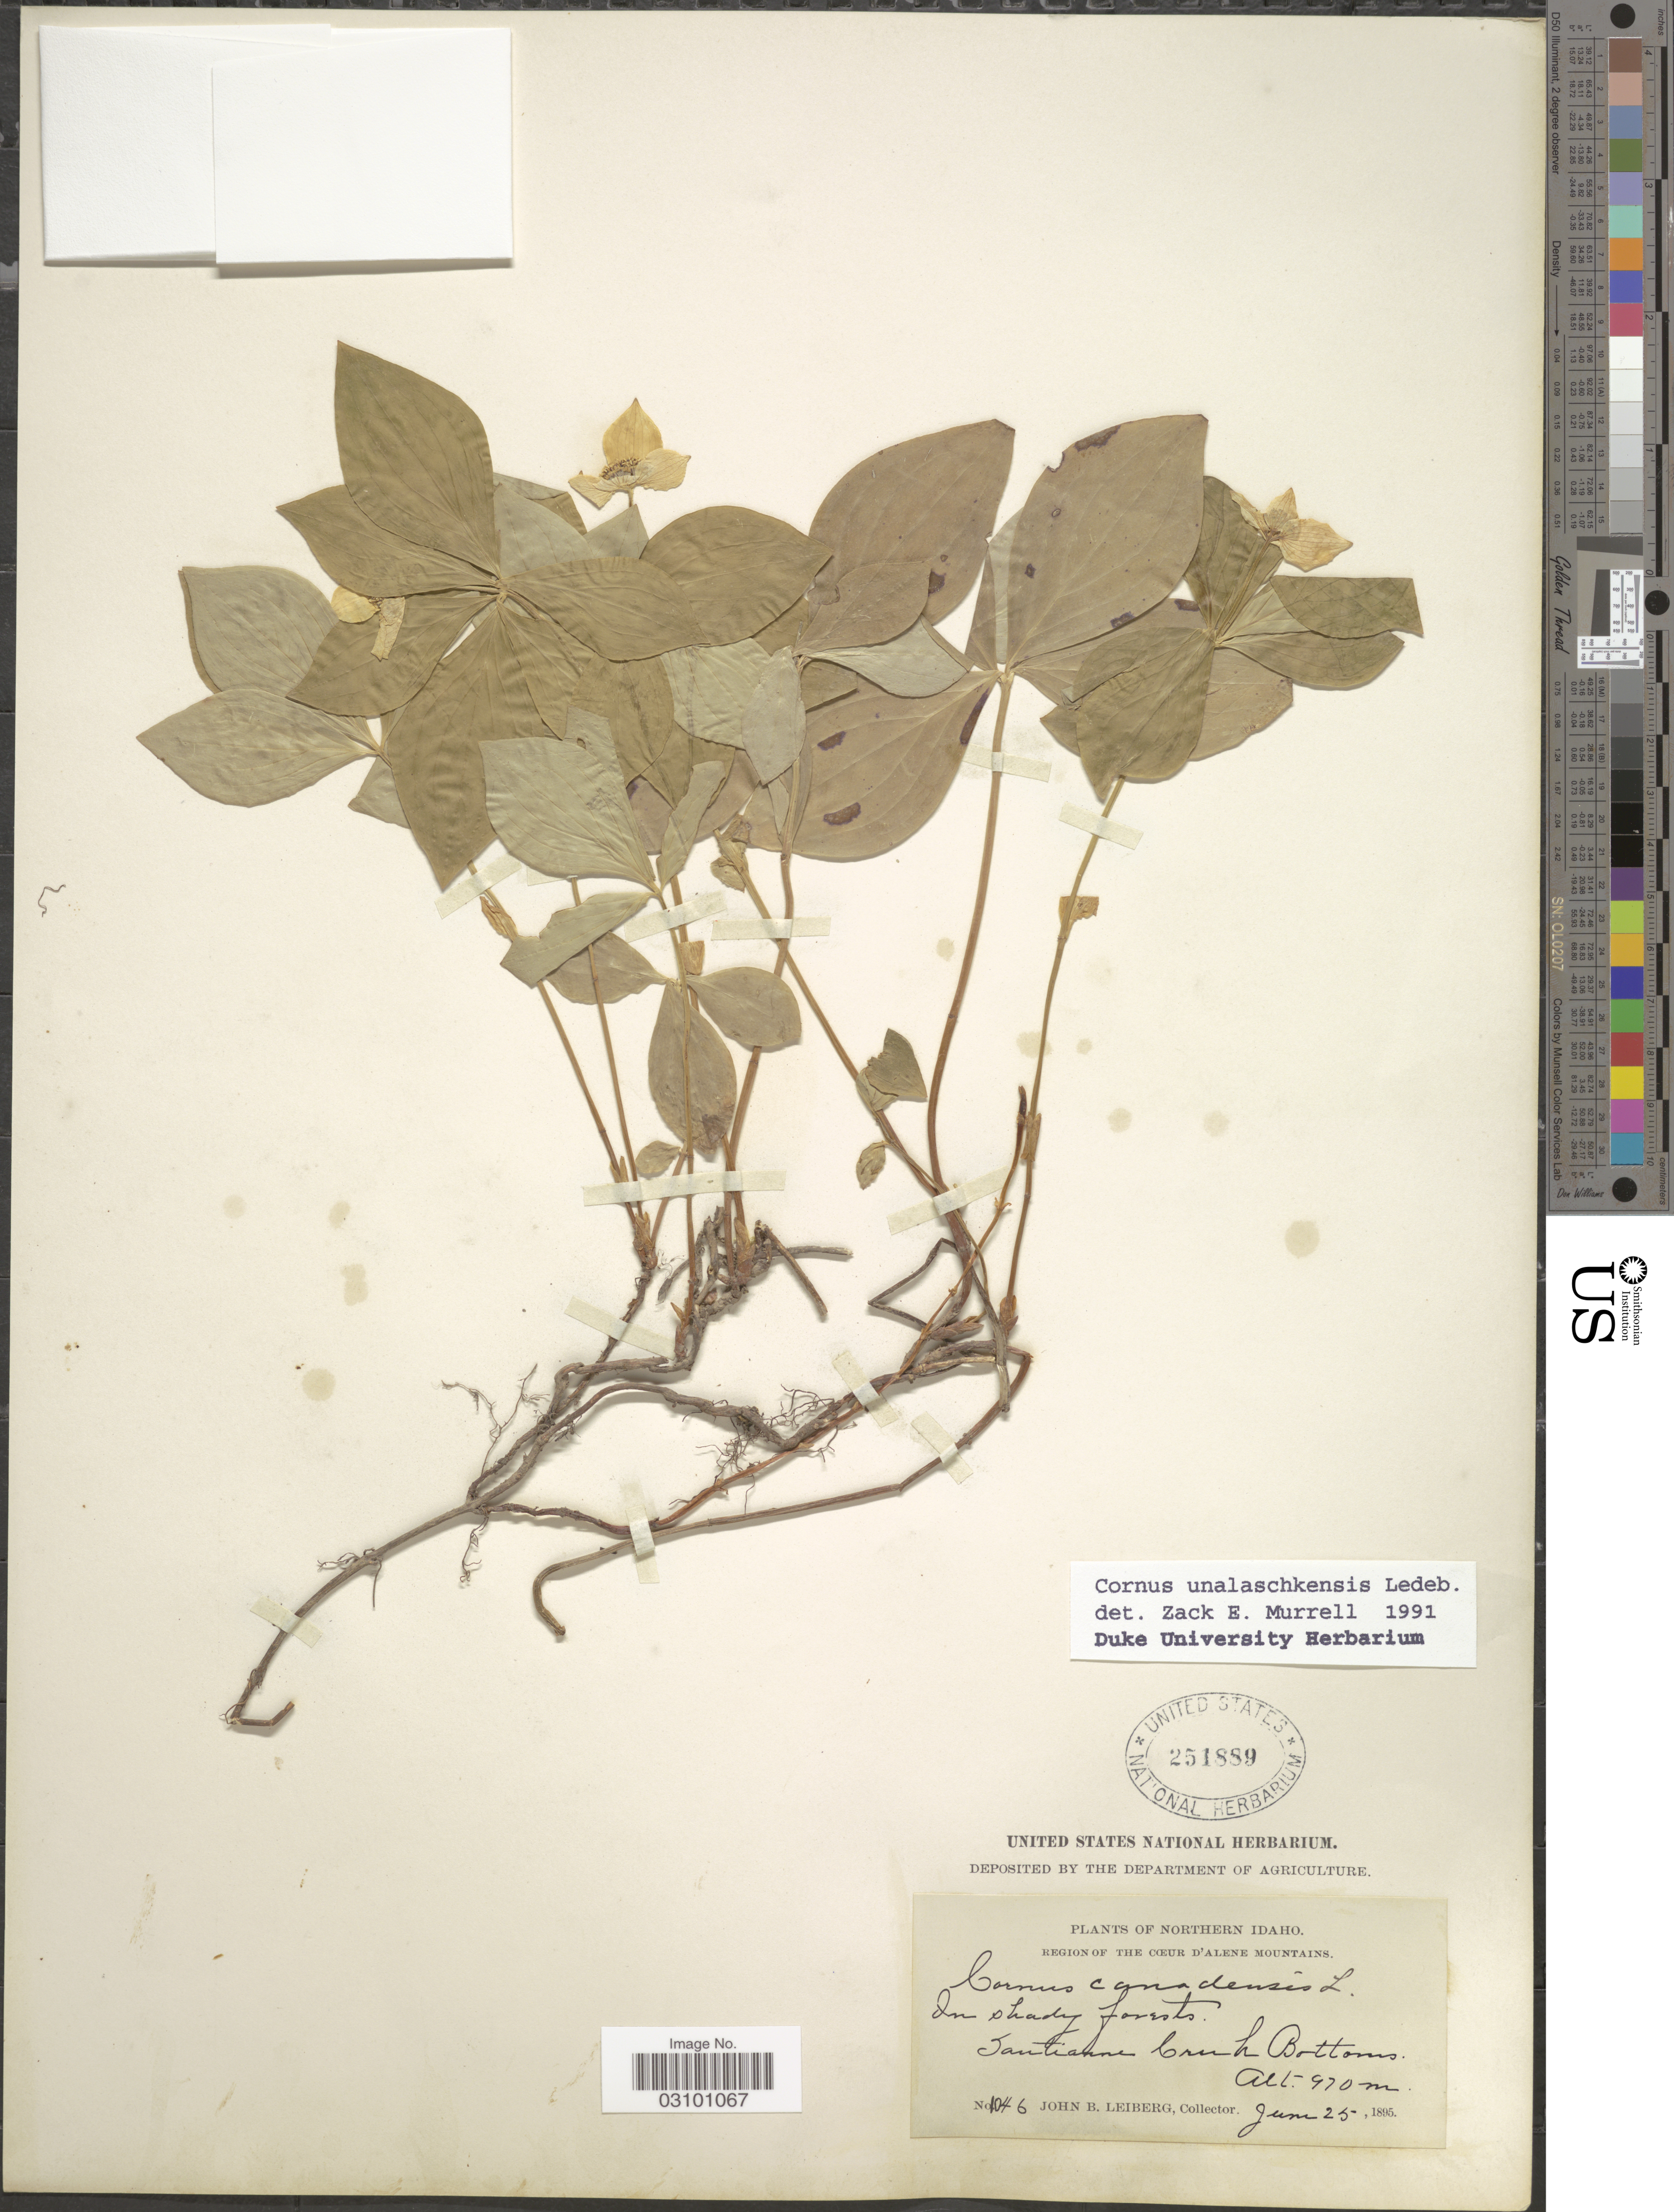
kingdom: Plantae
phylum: Tracheophyta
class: Magnoliopsida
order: Cornales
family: Cornaceae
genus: Cornus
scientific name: Cornus unalaschkensis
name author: Ledeb.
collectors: J. B. Leiberg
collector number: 1046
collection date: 1895-06-25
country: United States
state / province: Idaho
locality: Northern Idaho. Region of the Cœur d'Alene Mountains. Santianne Creek Bottoms.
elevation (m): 970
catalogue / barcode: US 251889